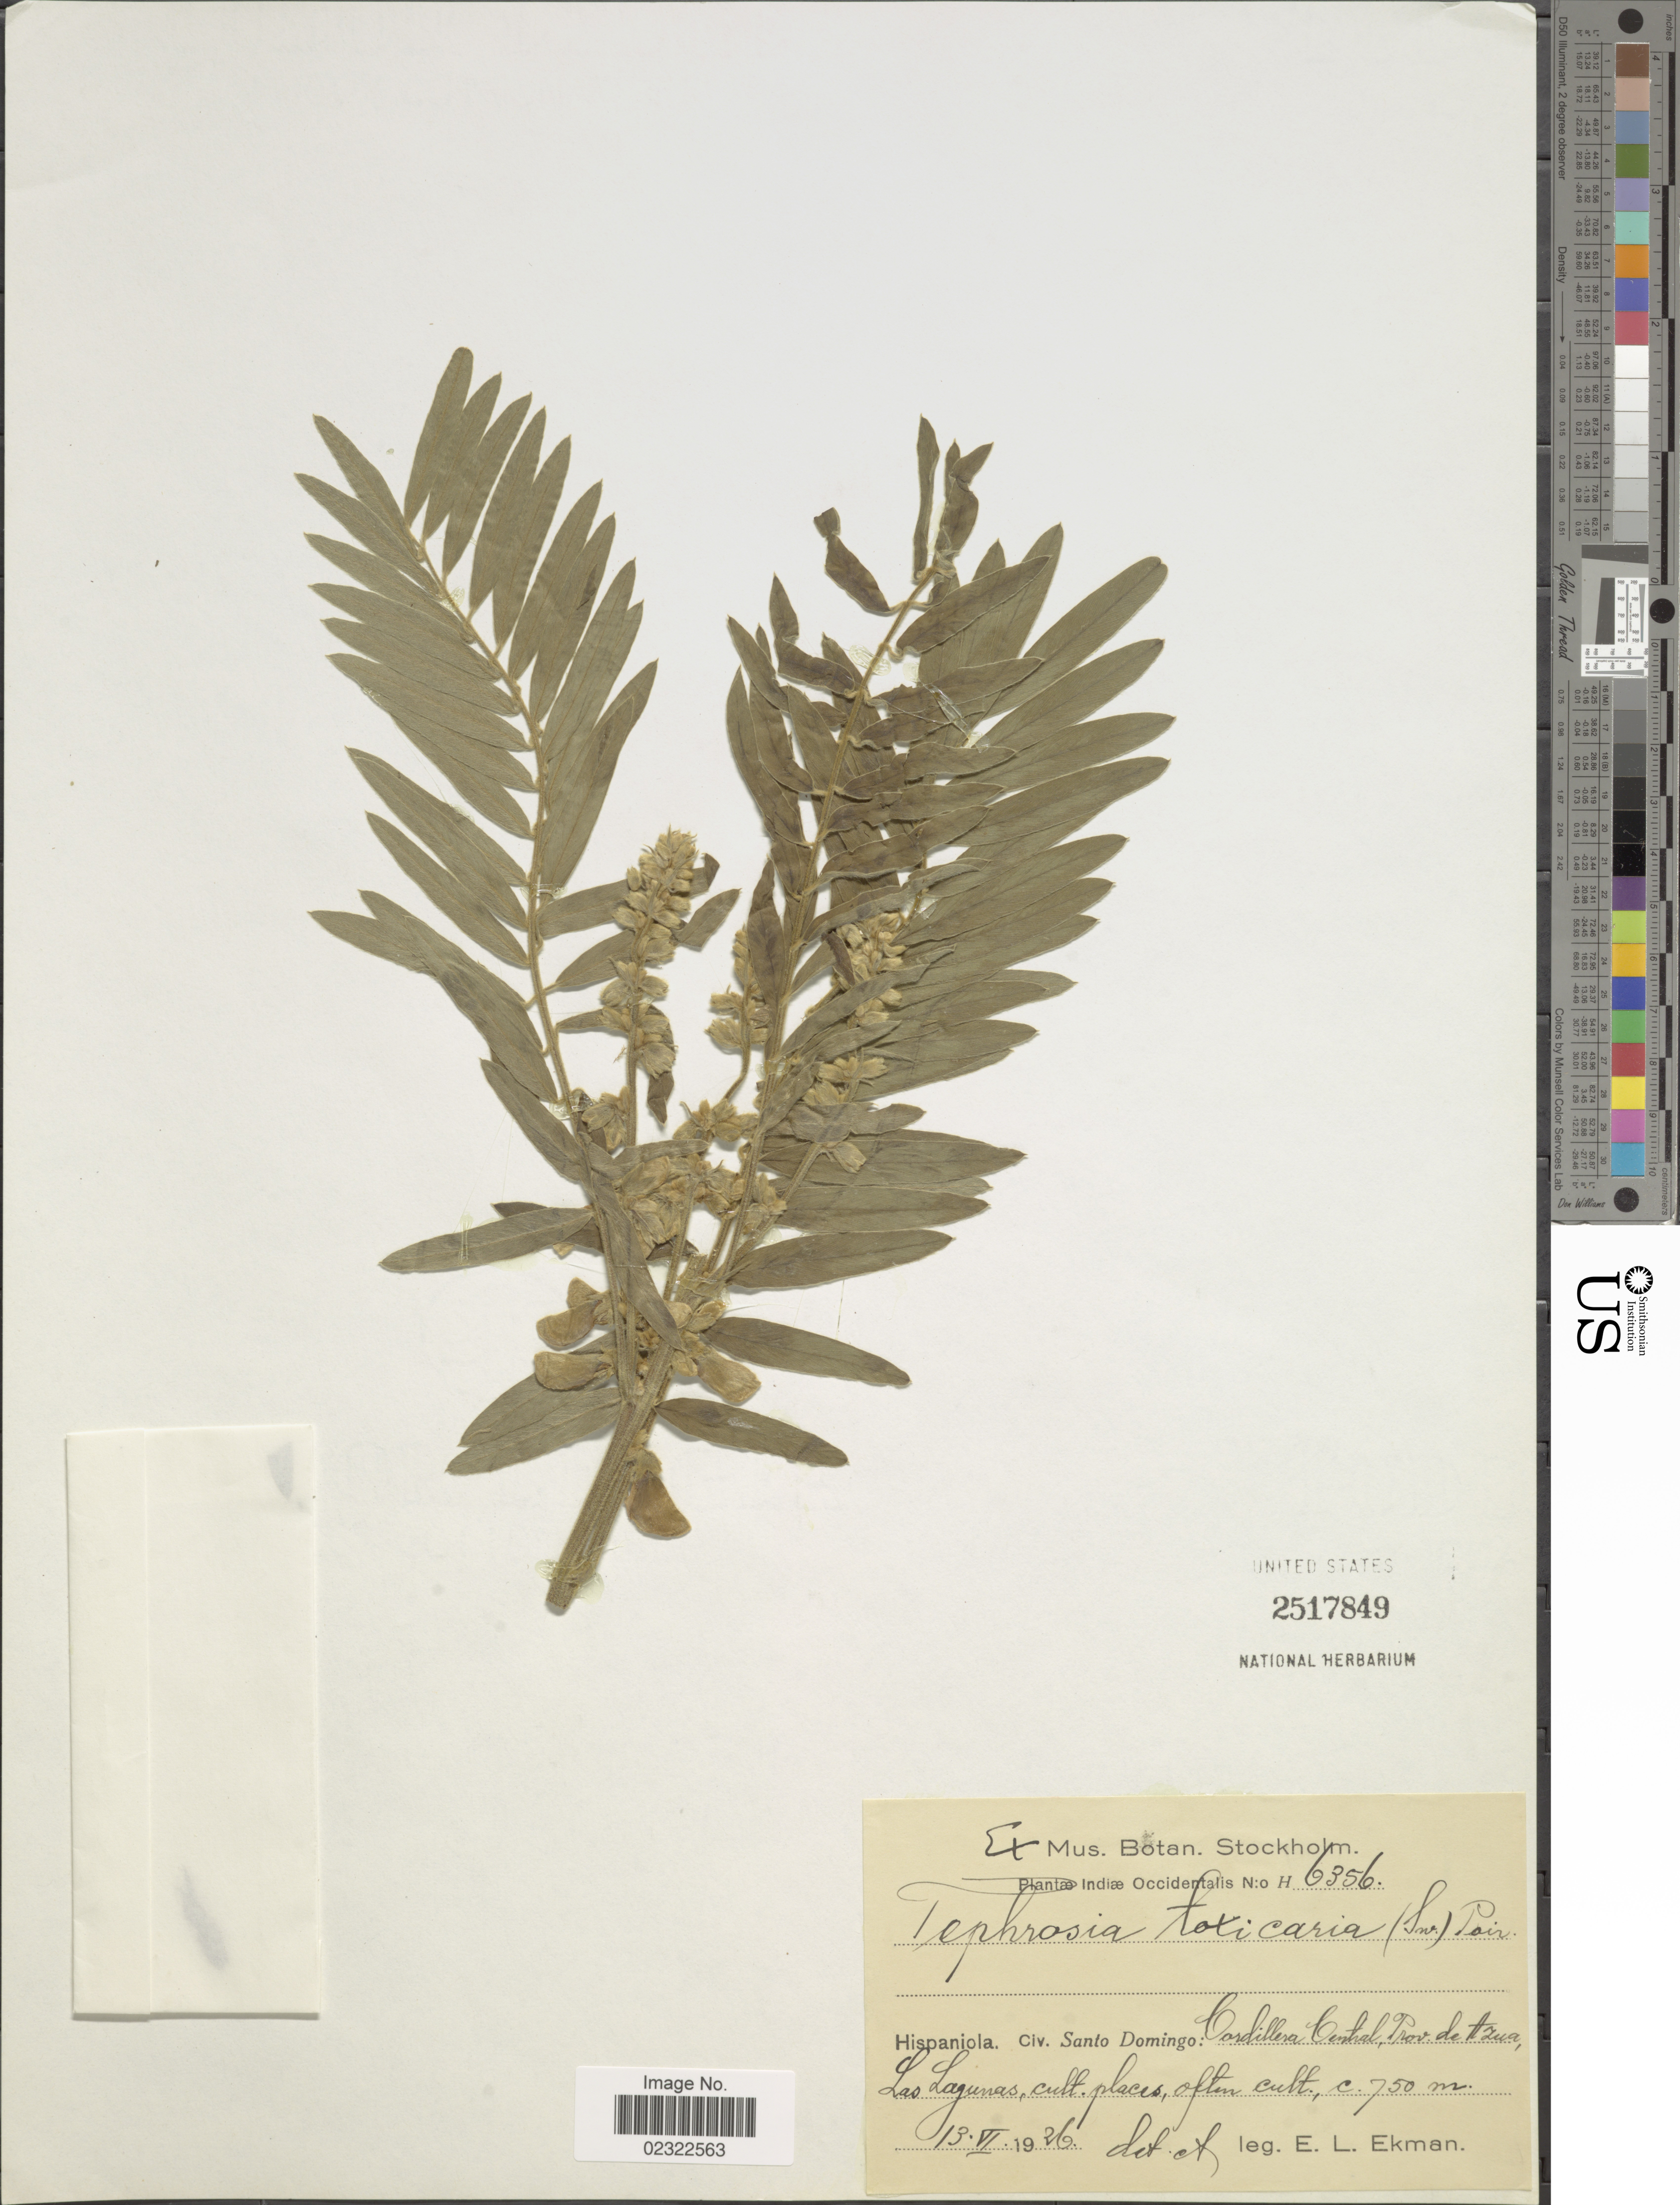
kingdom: Plantae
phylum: Tracheophyta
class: Magnoliopsida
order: Fabales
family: Fabaceae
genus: Tephrosia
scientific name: Tephrosia toxicaria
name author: (Sw.) Pers.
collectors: E. L. Ekman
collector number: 6356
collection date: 1926-06-13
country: Dominican Republic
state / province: Azua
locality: Hispaniola, Civ. Santo Domingo: Cordiller Central, Prov.de Azua. Las Lagunas.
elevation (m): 750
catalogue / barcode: US 2517849